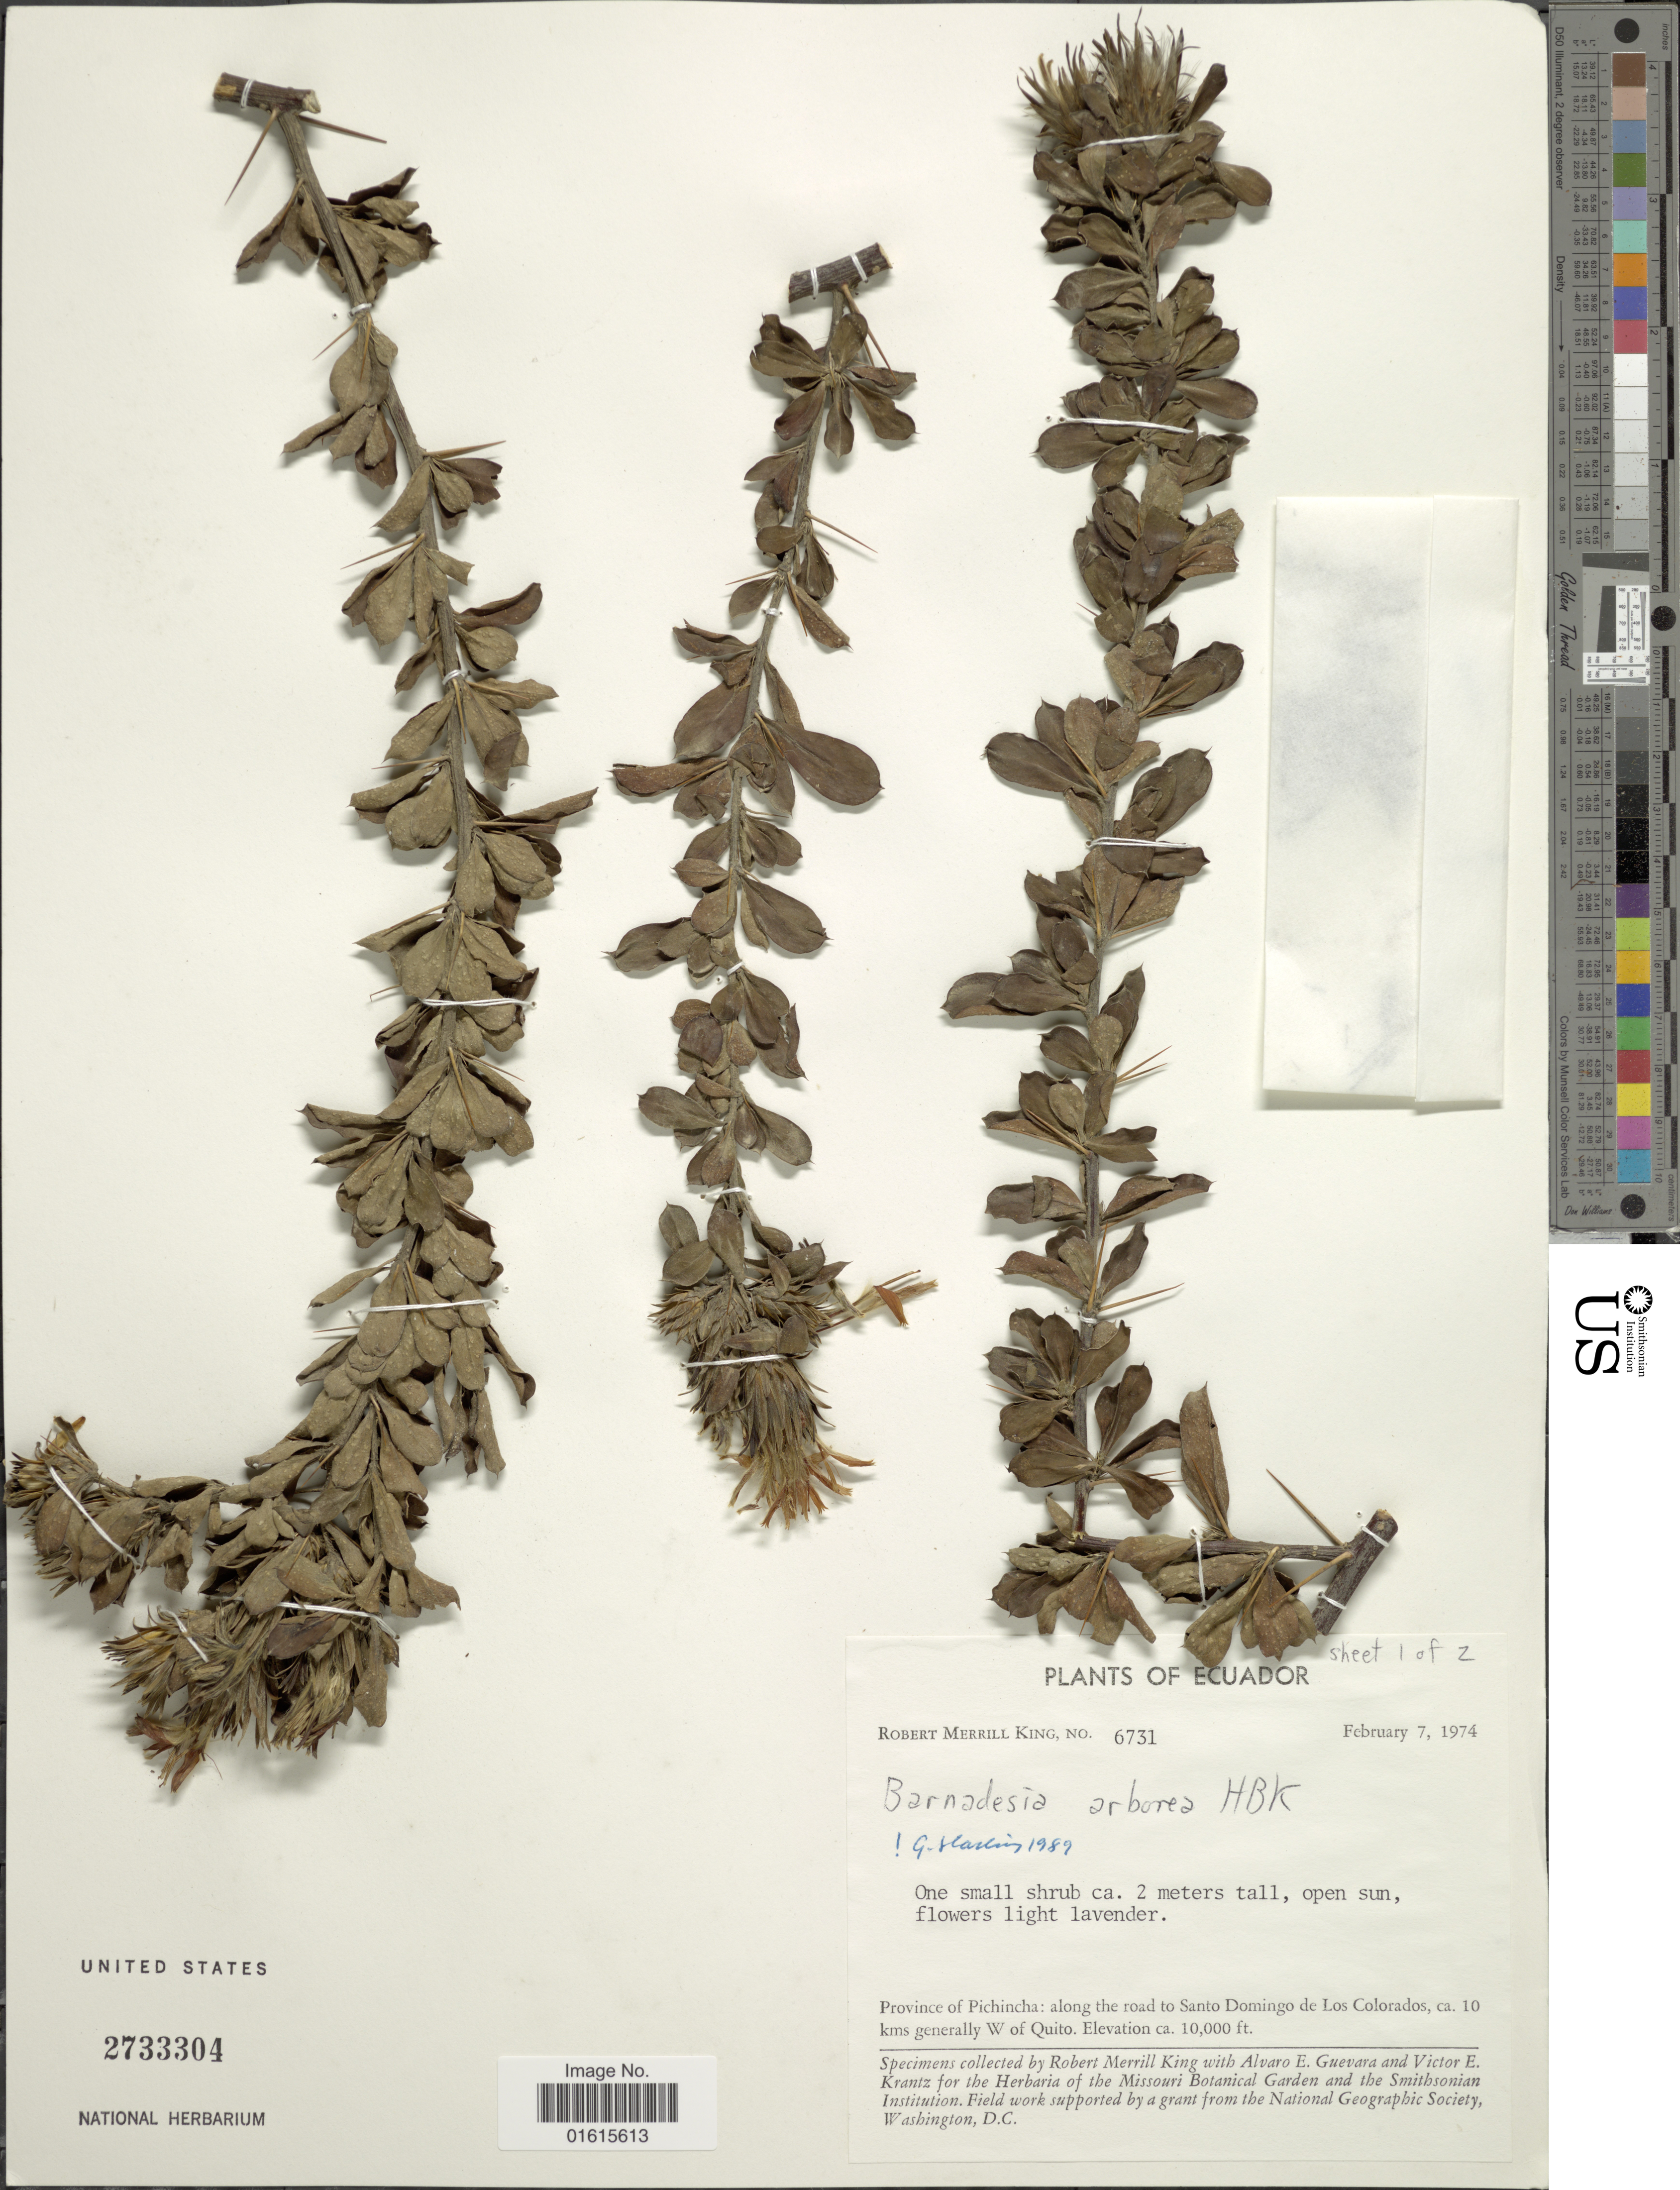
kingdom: Plantae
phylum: Tracheophyta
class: Magnoliopsida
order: Asterales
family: Asteraceae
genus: Barnadesia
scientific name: Barnadesia arborea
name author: Kunth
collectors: R. M. King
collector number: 6731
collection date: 1974-02-07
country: Ecuador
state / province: Pichincha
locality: Along the road to Santo Domingo de Los Colorados, ca. 10 kms generally W of Quito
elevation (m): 3048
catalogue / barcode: US 2733304